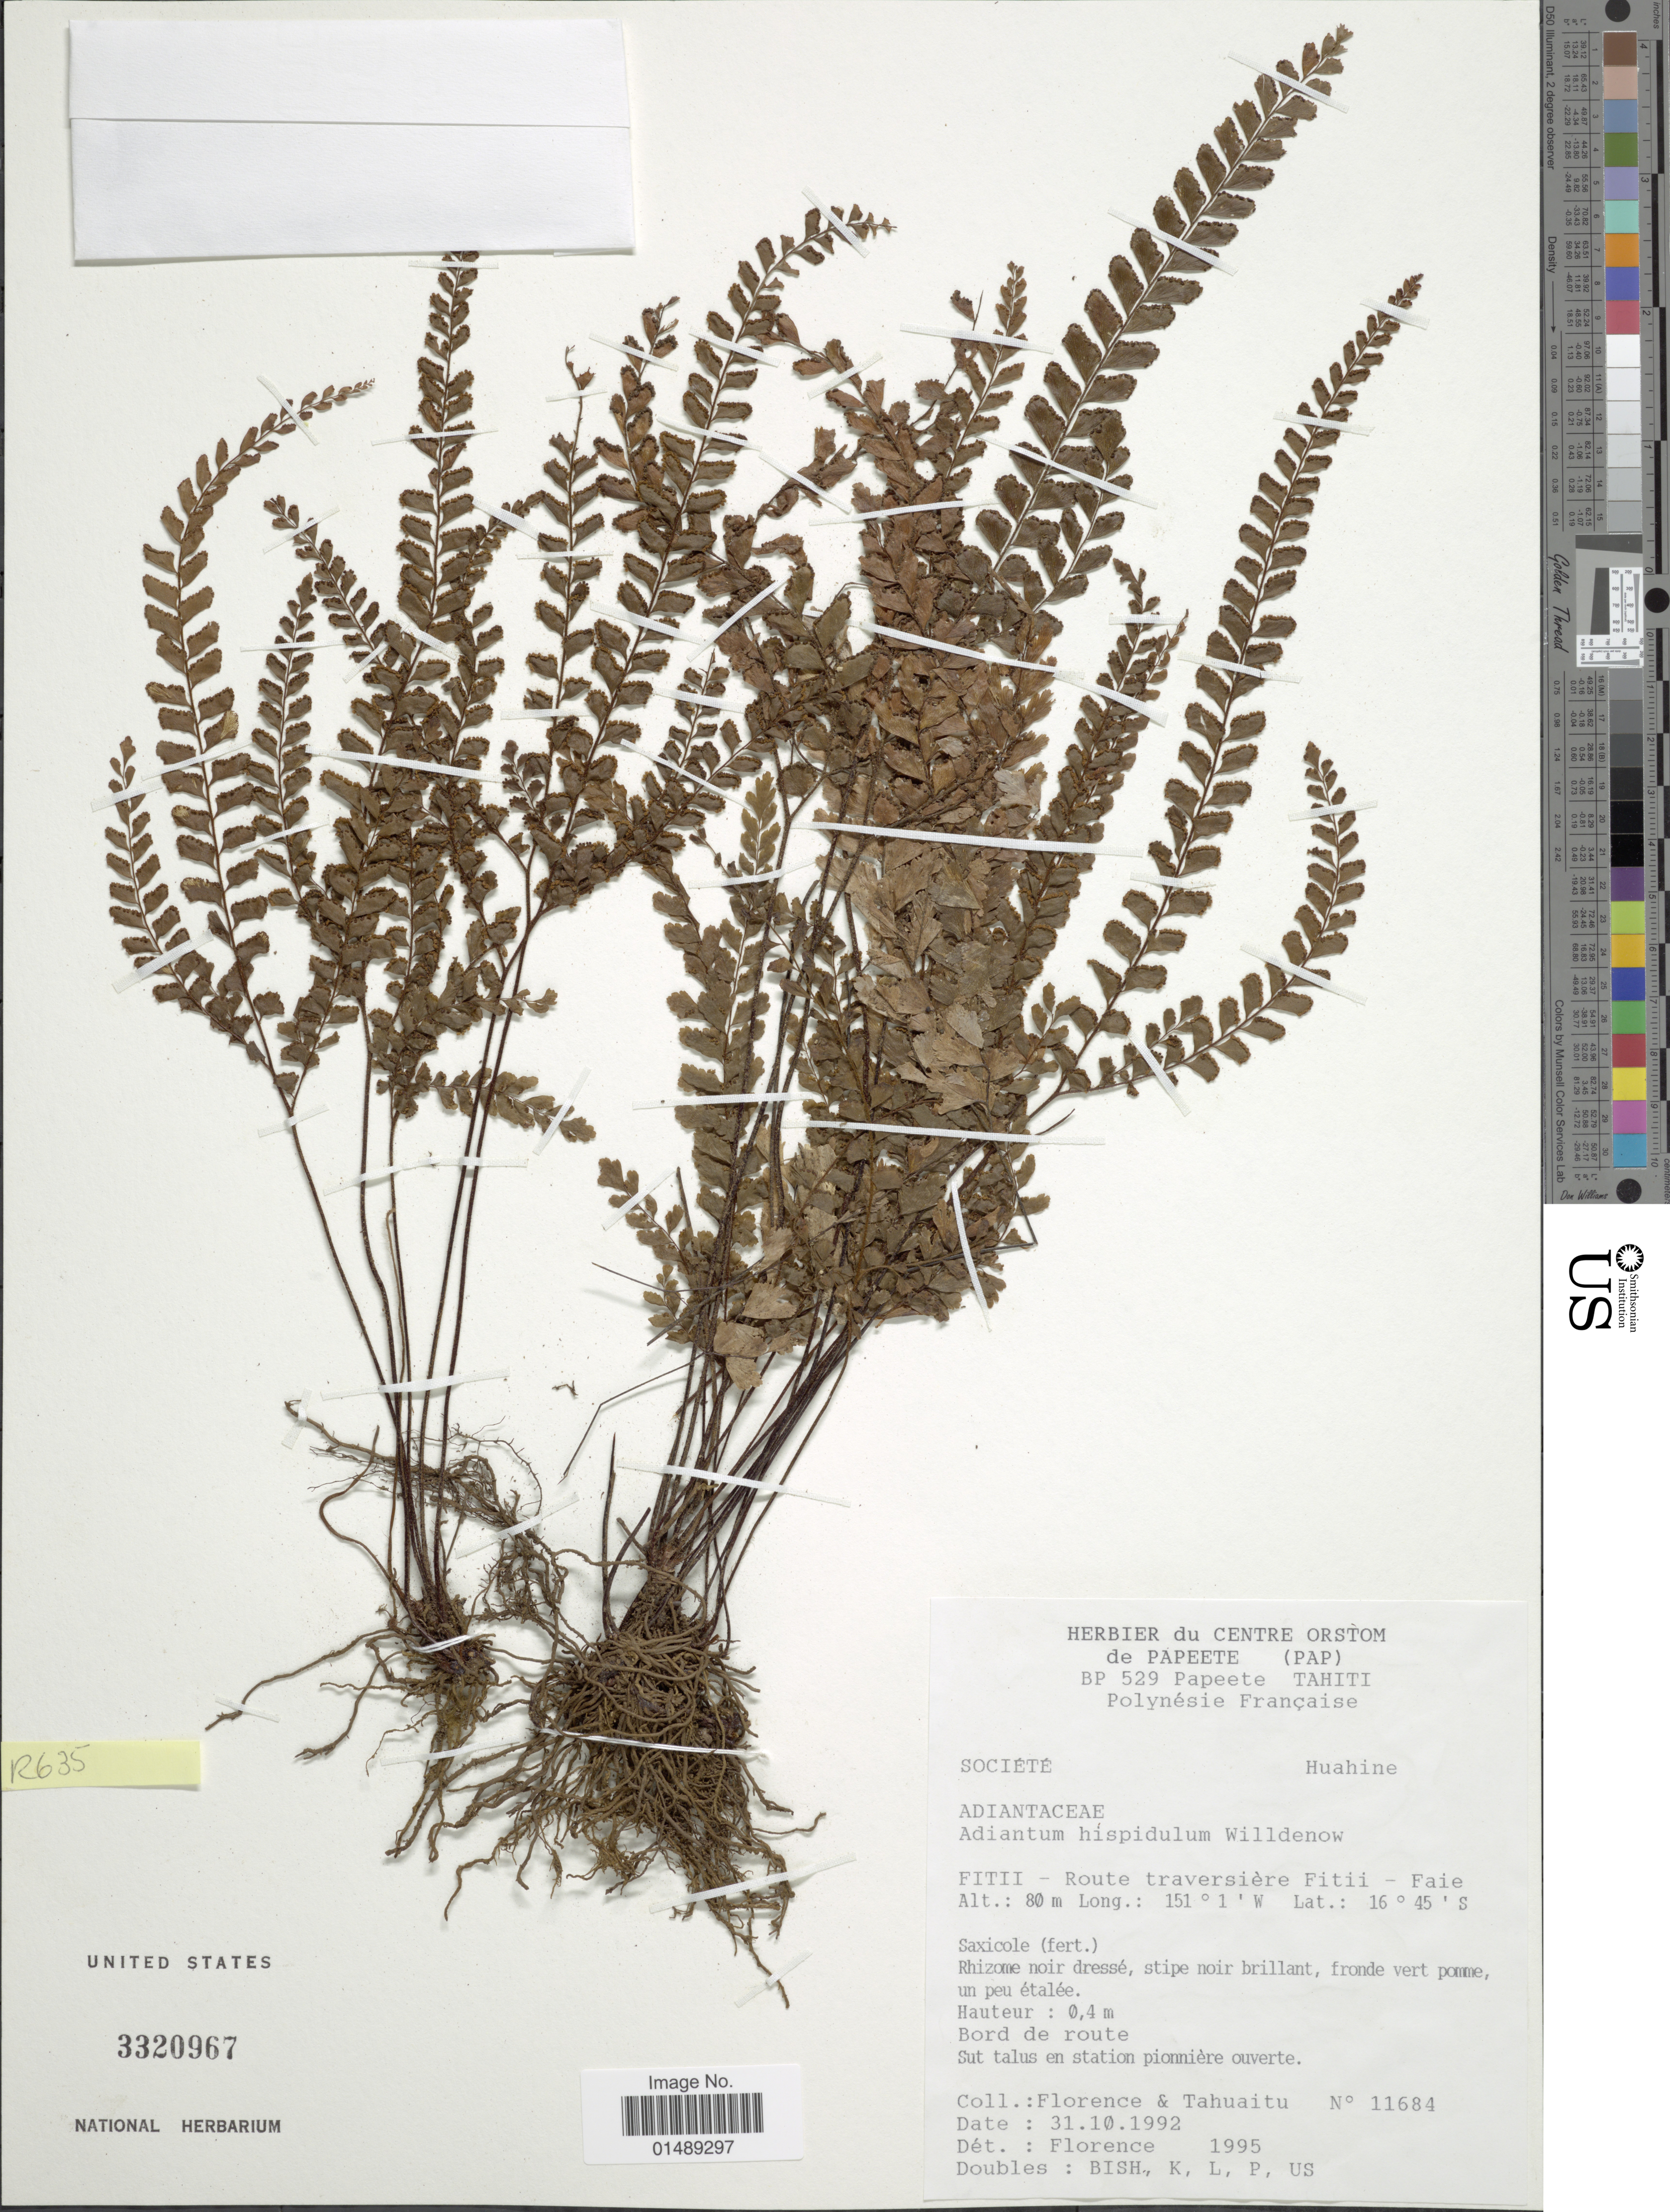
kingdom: Plantae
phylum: Tracheophyta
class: Polypodiopsida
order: Polypodiales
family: Pteridaceae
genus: Adiantum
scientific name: Adiantum hispidulum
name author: Sw.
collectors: -. Florence & -. Tahuaitu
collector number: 11684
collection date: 1992-10-31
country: French Polynesia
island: Huahine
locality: Societe, Huahine, Fitii, Route traversiere Fitii-Faie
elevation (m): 80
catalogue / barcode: US 3320967